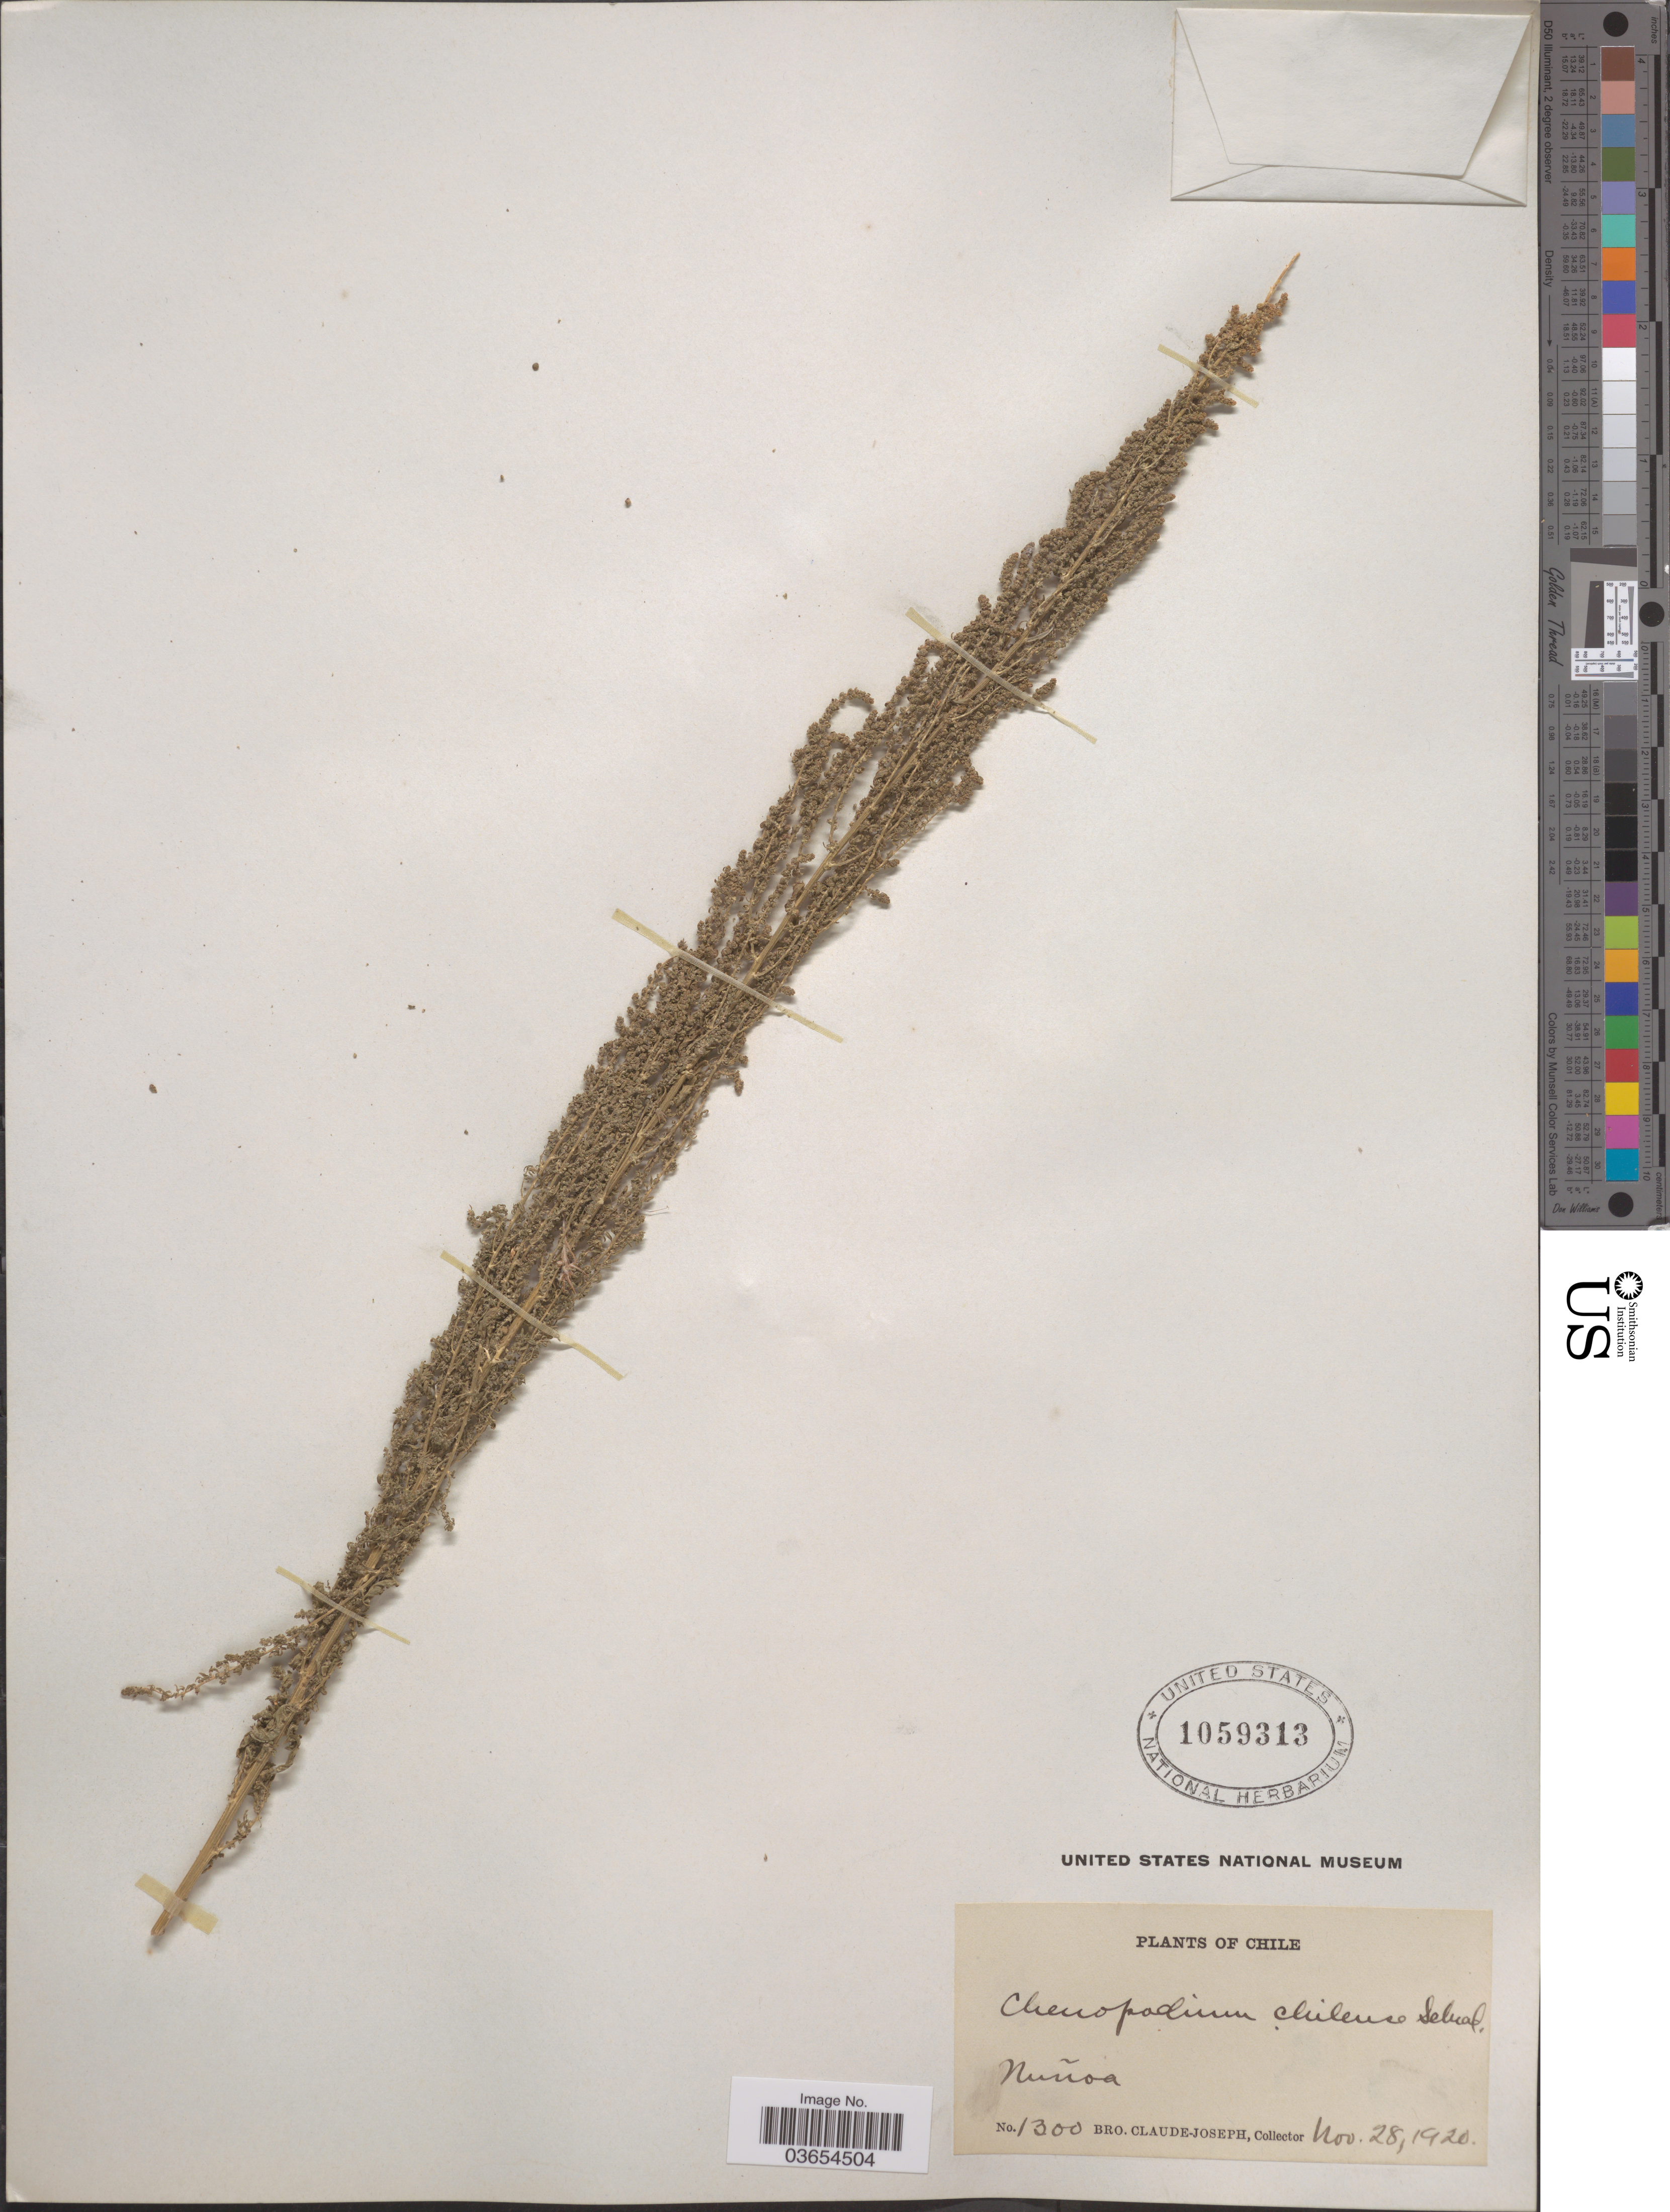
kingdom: Plantae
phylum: Tracheophyta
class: Magnoliopsida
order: Caryophyllales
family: Amaranthaceae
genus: Chenopodium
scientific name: Chenopodium multifidum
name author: L.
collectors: Bro. Claude-Joseph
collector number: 1300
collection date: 1920-11-28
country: Chile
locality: Nuñoa.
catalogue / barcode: US 1059313